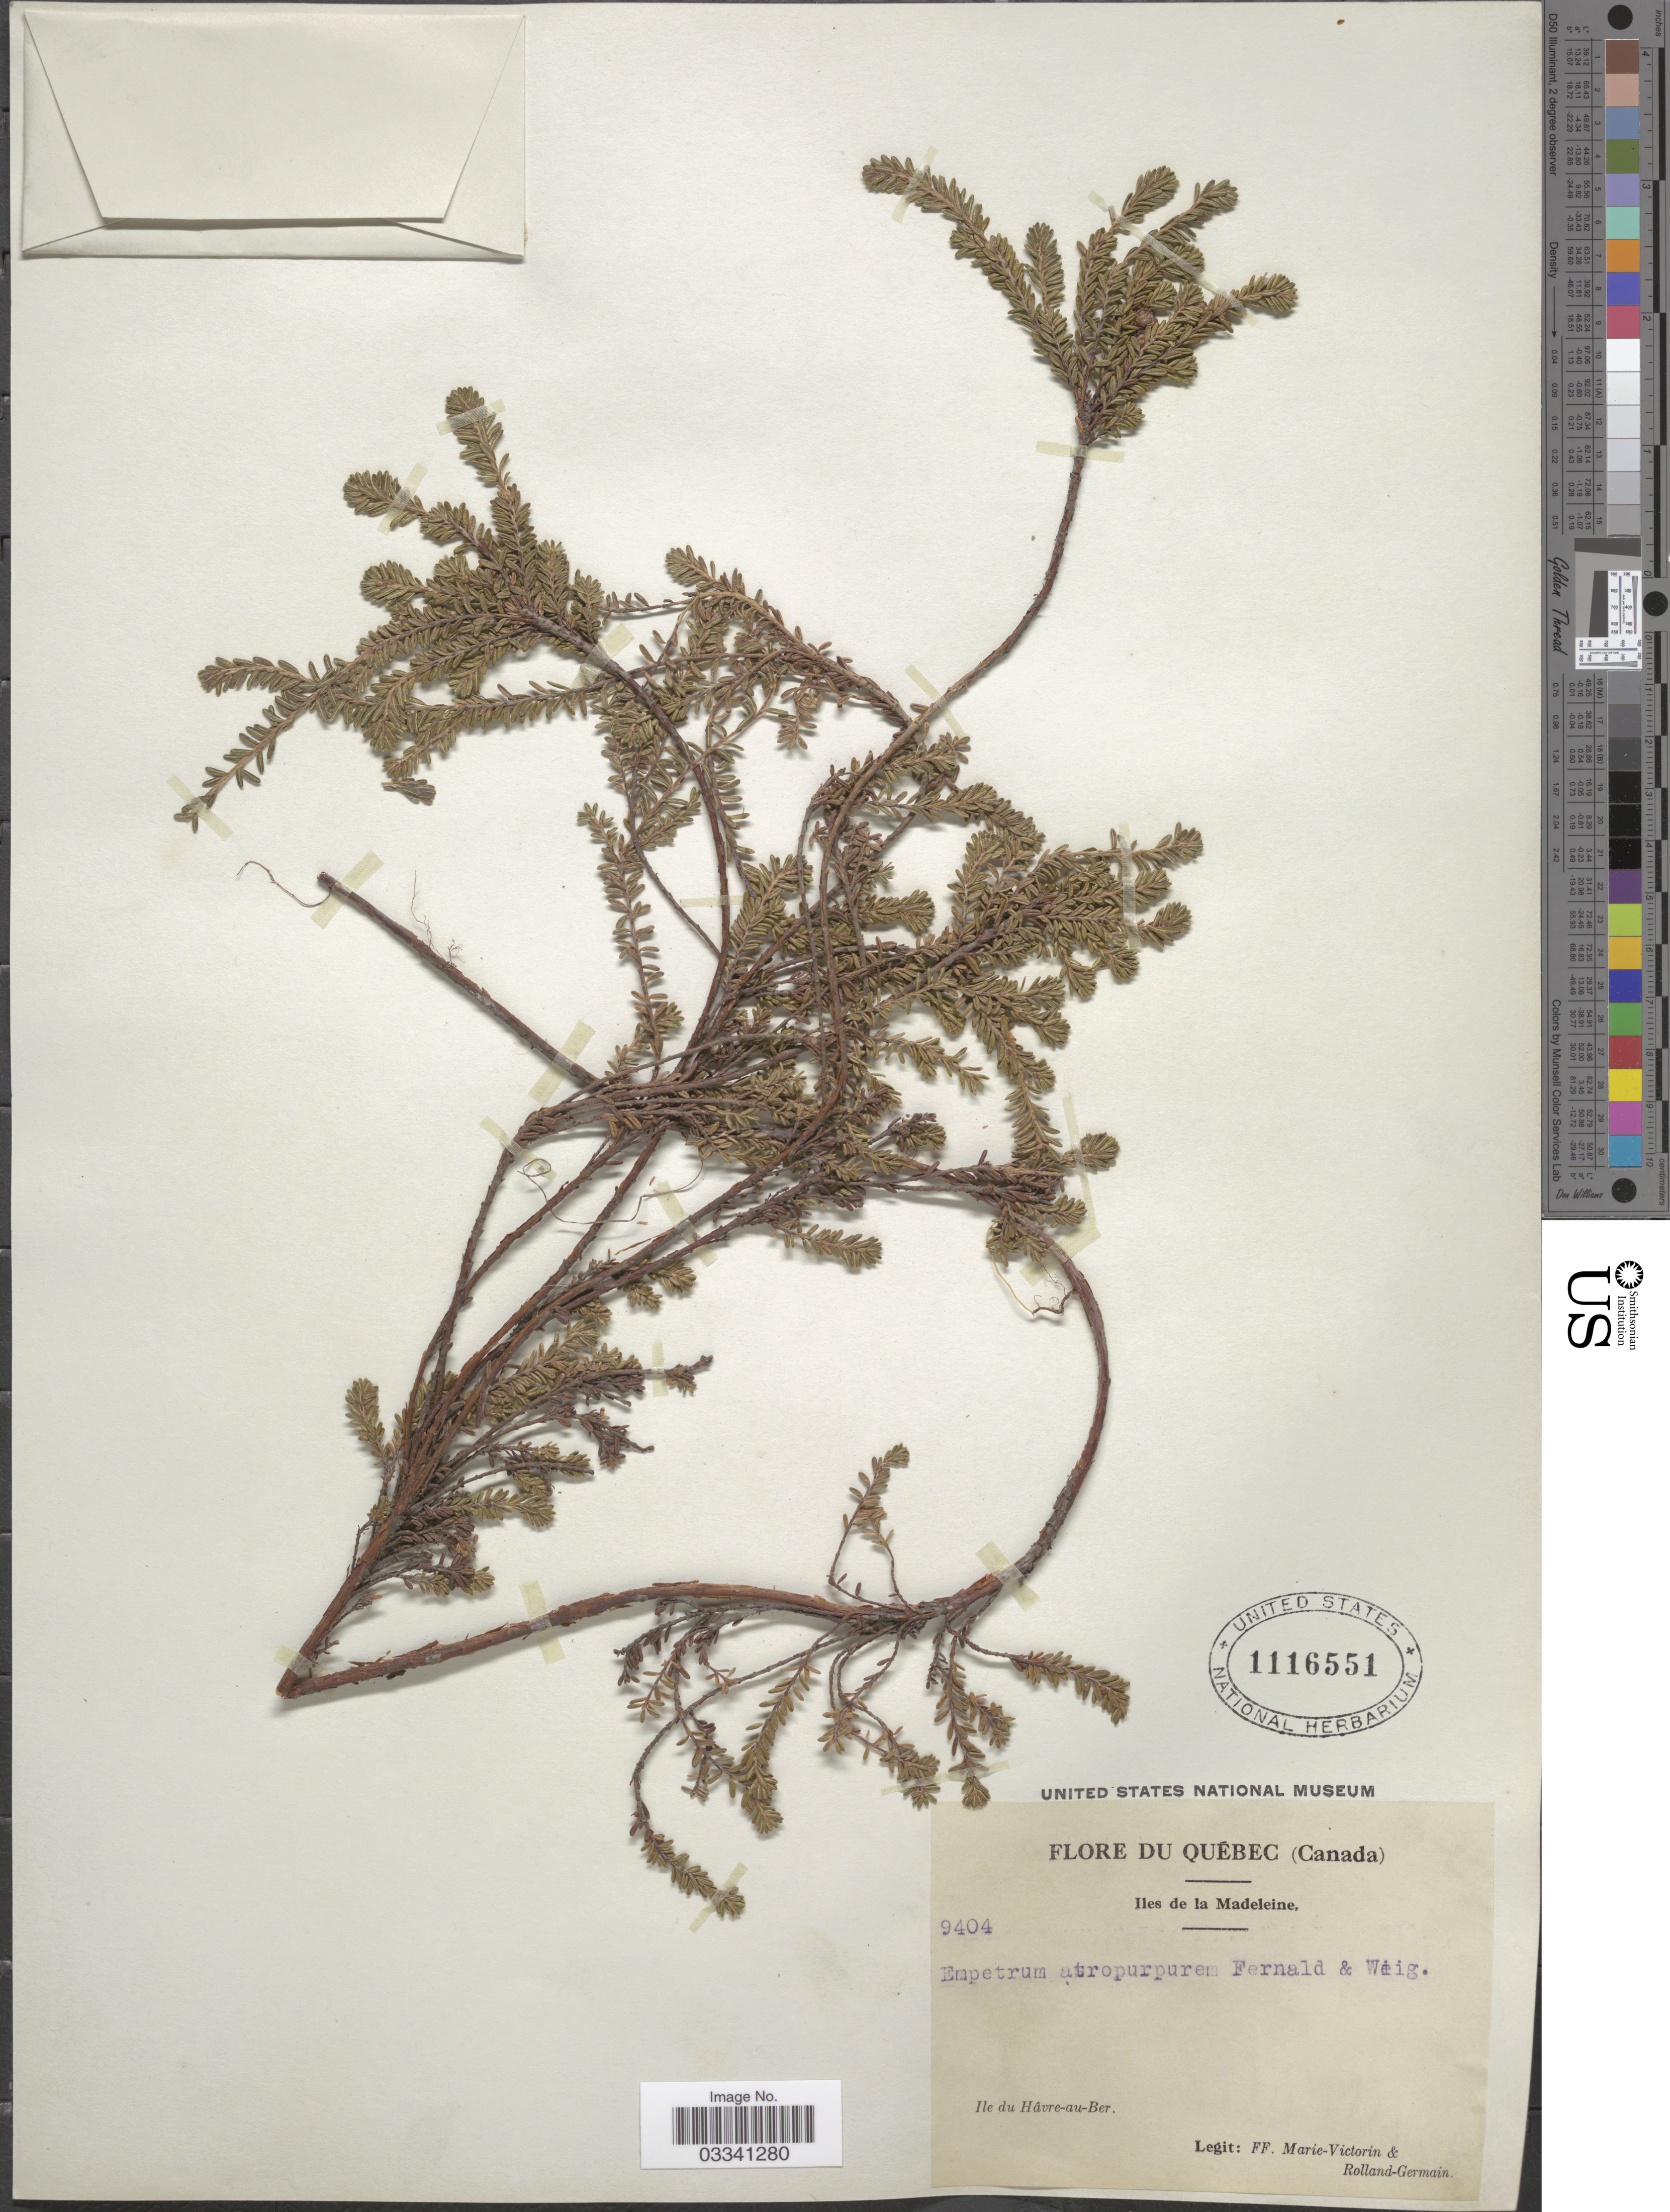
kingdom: Plantae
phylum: Tracheophyta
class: Magnoliopsida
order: Ericales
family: Ericaceae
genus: Empetrum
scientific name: Empetrum atropurpureum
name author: Fernald & Wiegand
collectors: F. Marie-Victorin & Rolland-Germain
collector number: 9404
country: Canada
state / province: Quebec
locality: Ile du Hâvre-au-Ber. Iles de la Madeleine.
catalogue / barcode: US 1116551